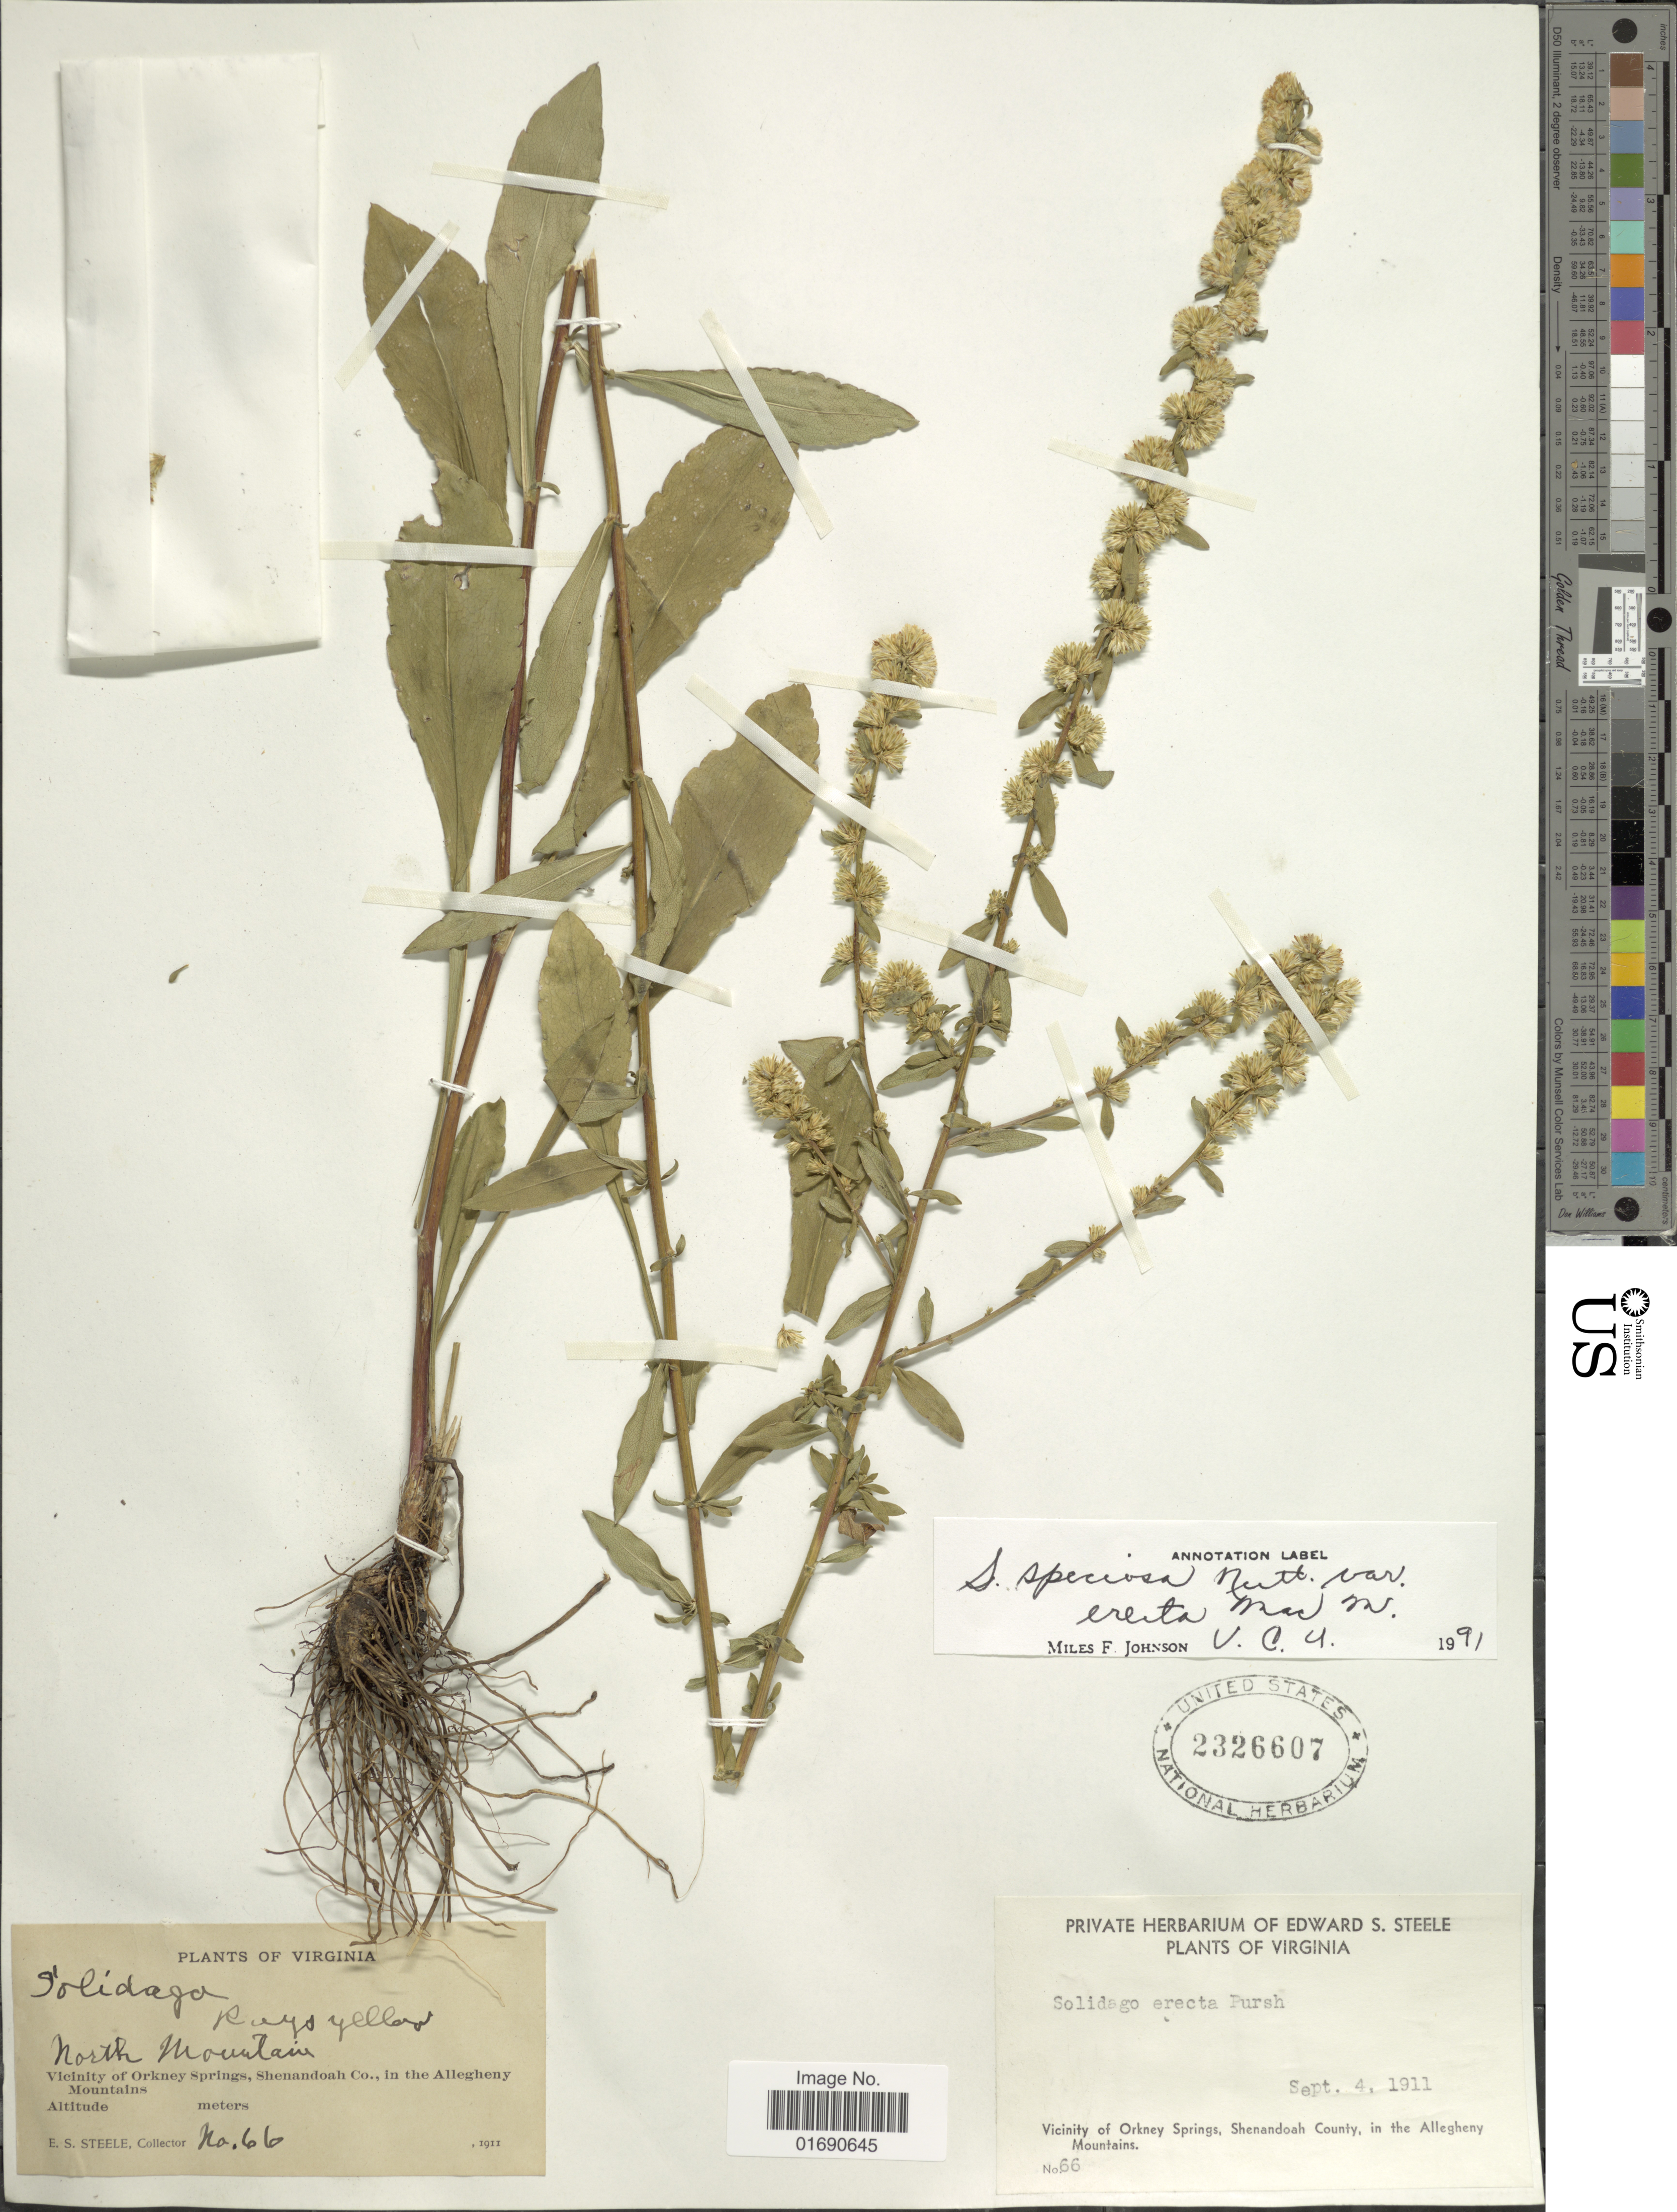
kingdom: Plantae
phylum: Tracheophyta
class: Magnoliopsida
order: Asterales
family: Asteraceae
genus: Solidago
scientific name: Solidago speciosa var. erecta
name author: (Pursh) MacMill.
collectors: E. Steele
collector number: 66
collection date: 1911-09-04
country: United States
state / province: Virginia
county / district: Shenandoah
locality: North Mountain, Vicinity of Orkney Springs, Shenandoah Co., in the Allegheny Mountains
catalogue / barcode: US 2326607